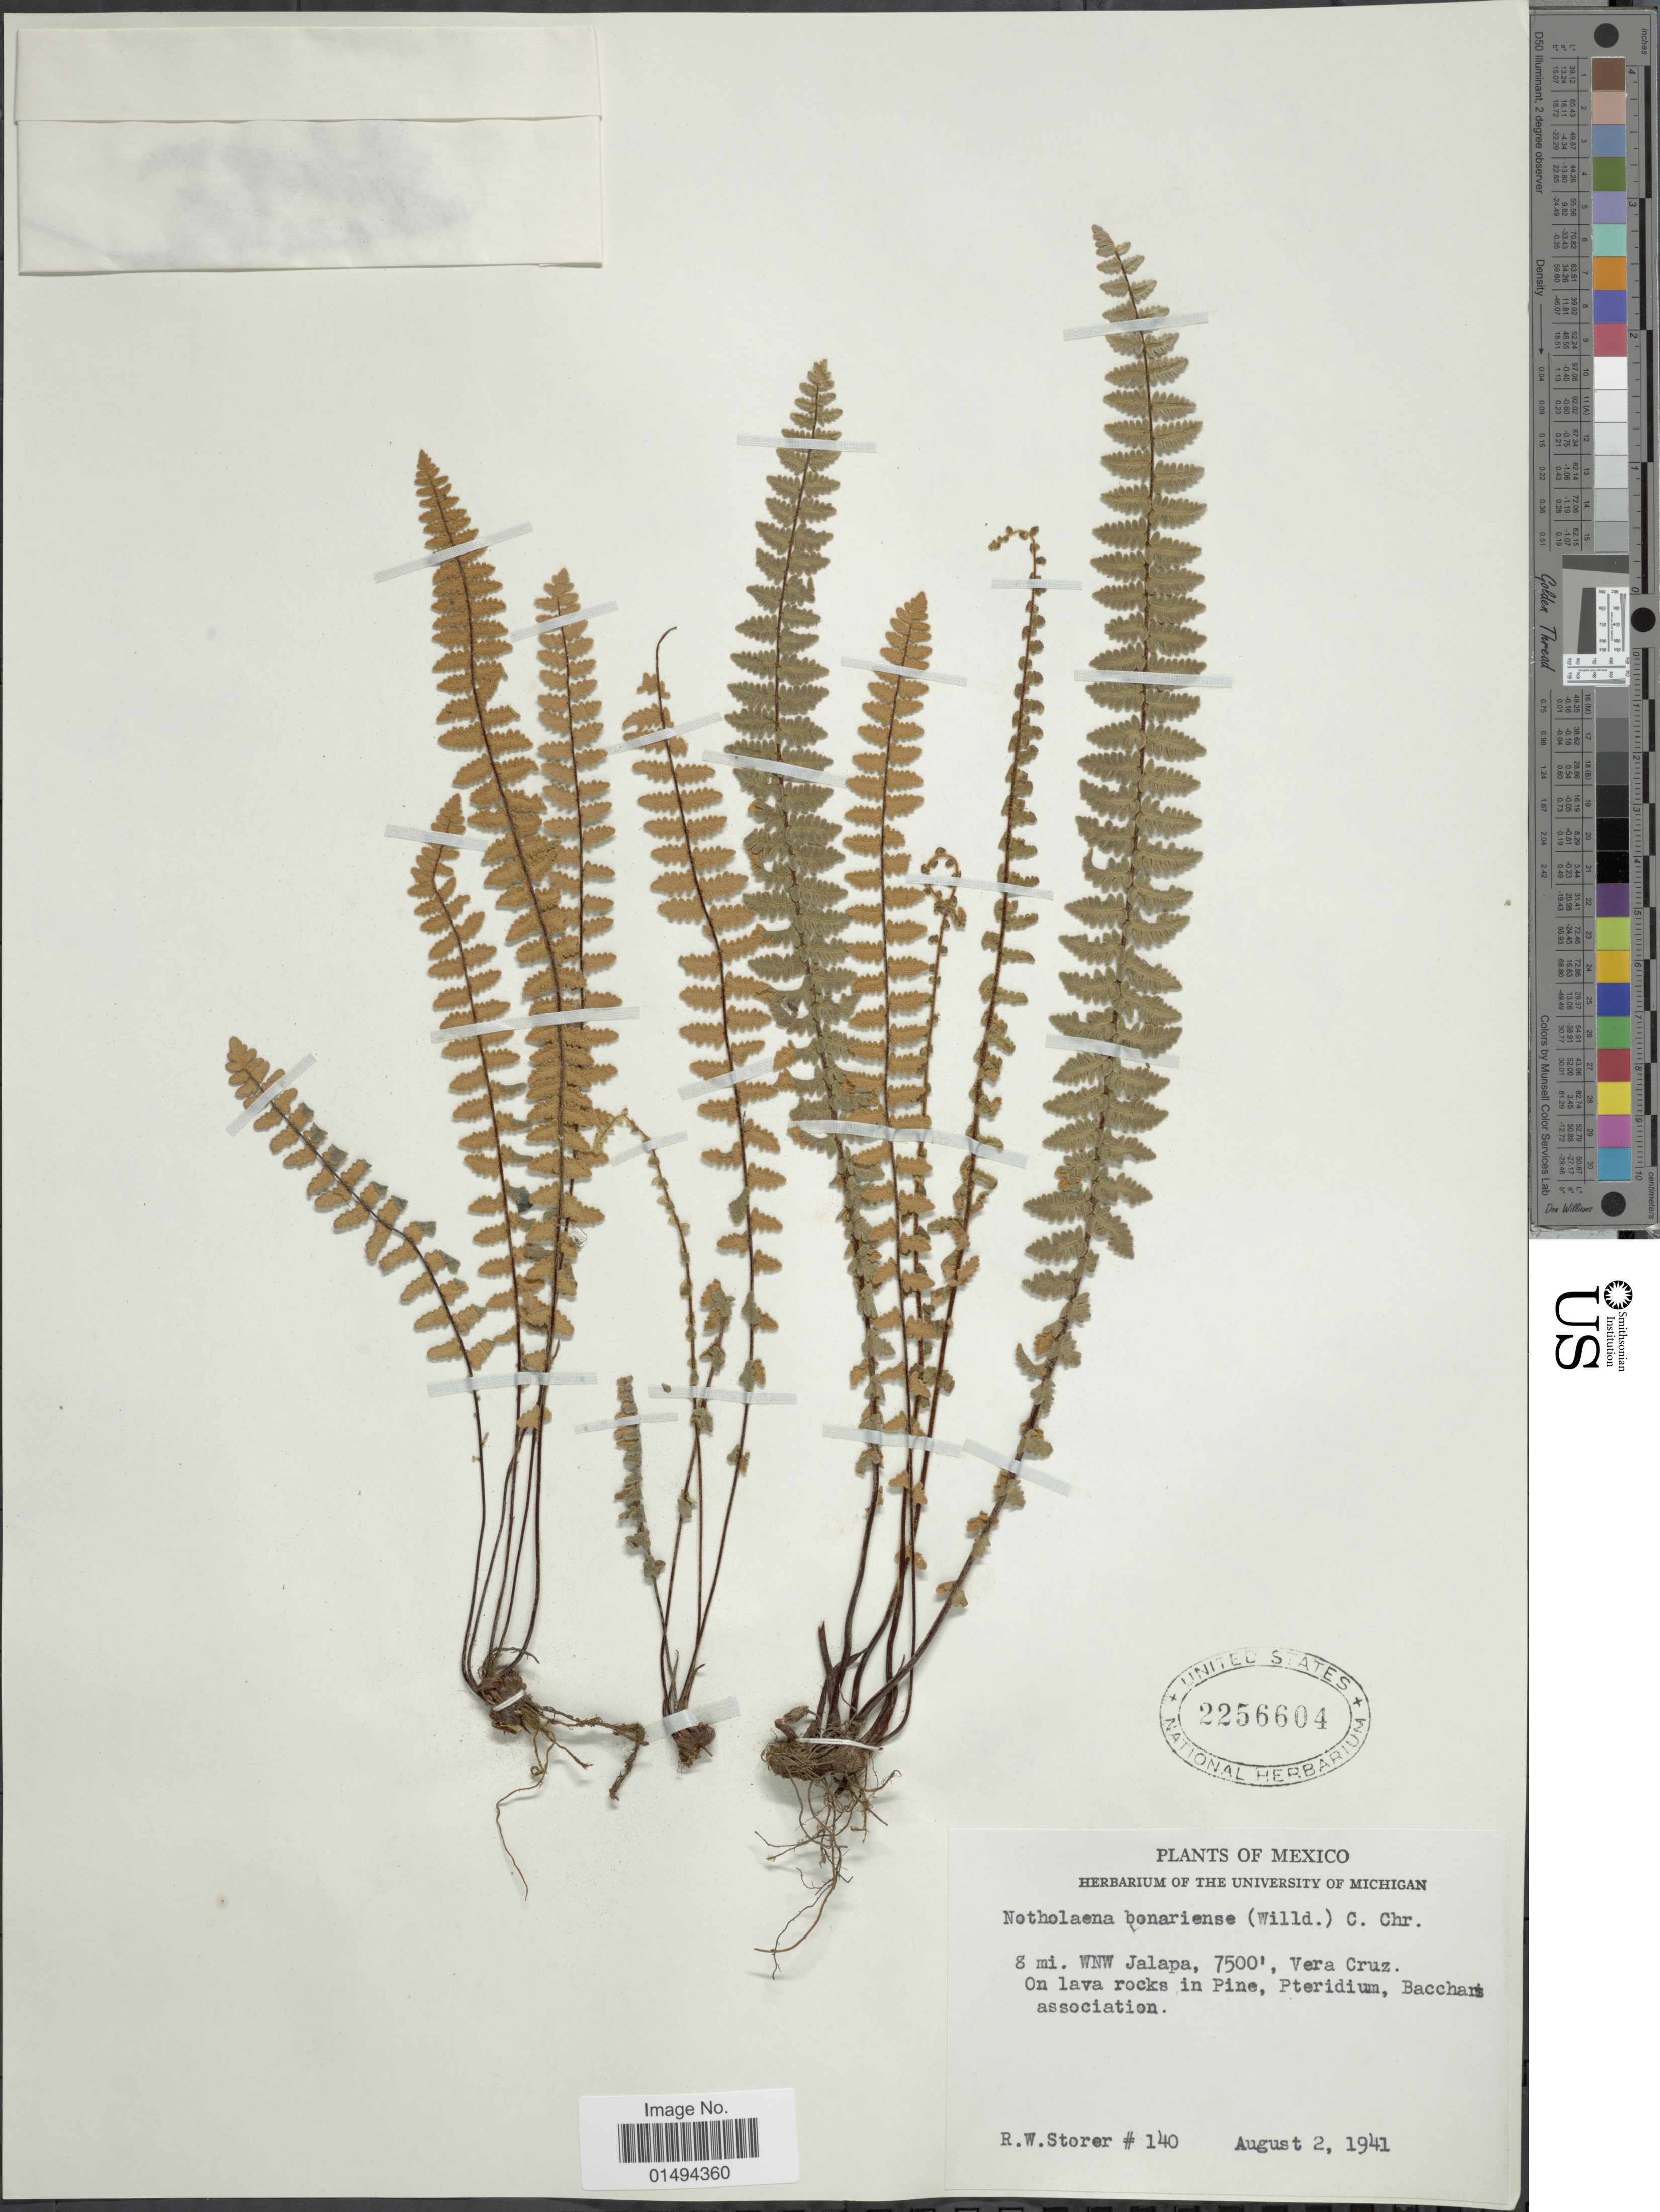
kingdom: Plantae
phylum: Tracheophyta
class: Polypodiopsida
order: Polypodiales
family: Pteridaceae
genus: Myriopteris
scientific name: Myriopteris aurea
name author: (Poir.) Grusz & Windham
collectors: R. Storer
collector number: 140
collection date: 1941-08-02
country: Mexico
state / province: Veracruz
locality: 8 mi. WNW Jalapa, Vera Cruz. On lava rocks in Pine, Pteridium, Bacchan association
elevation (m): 2286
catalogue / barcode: US 2256004